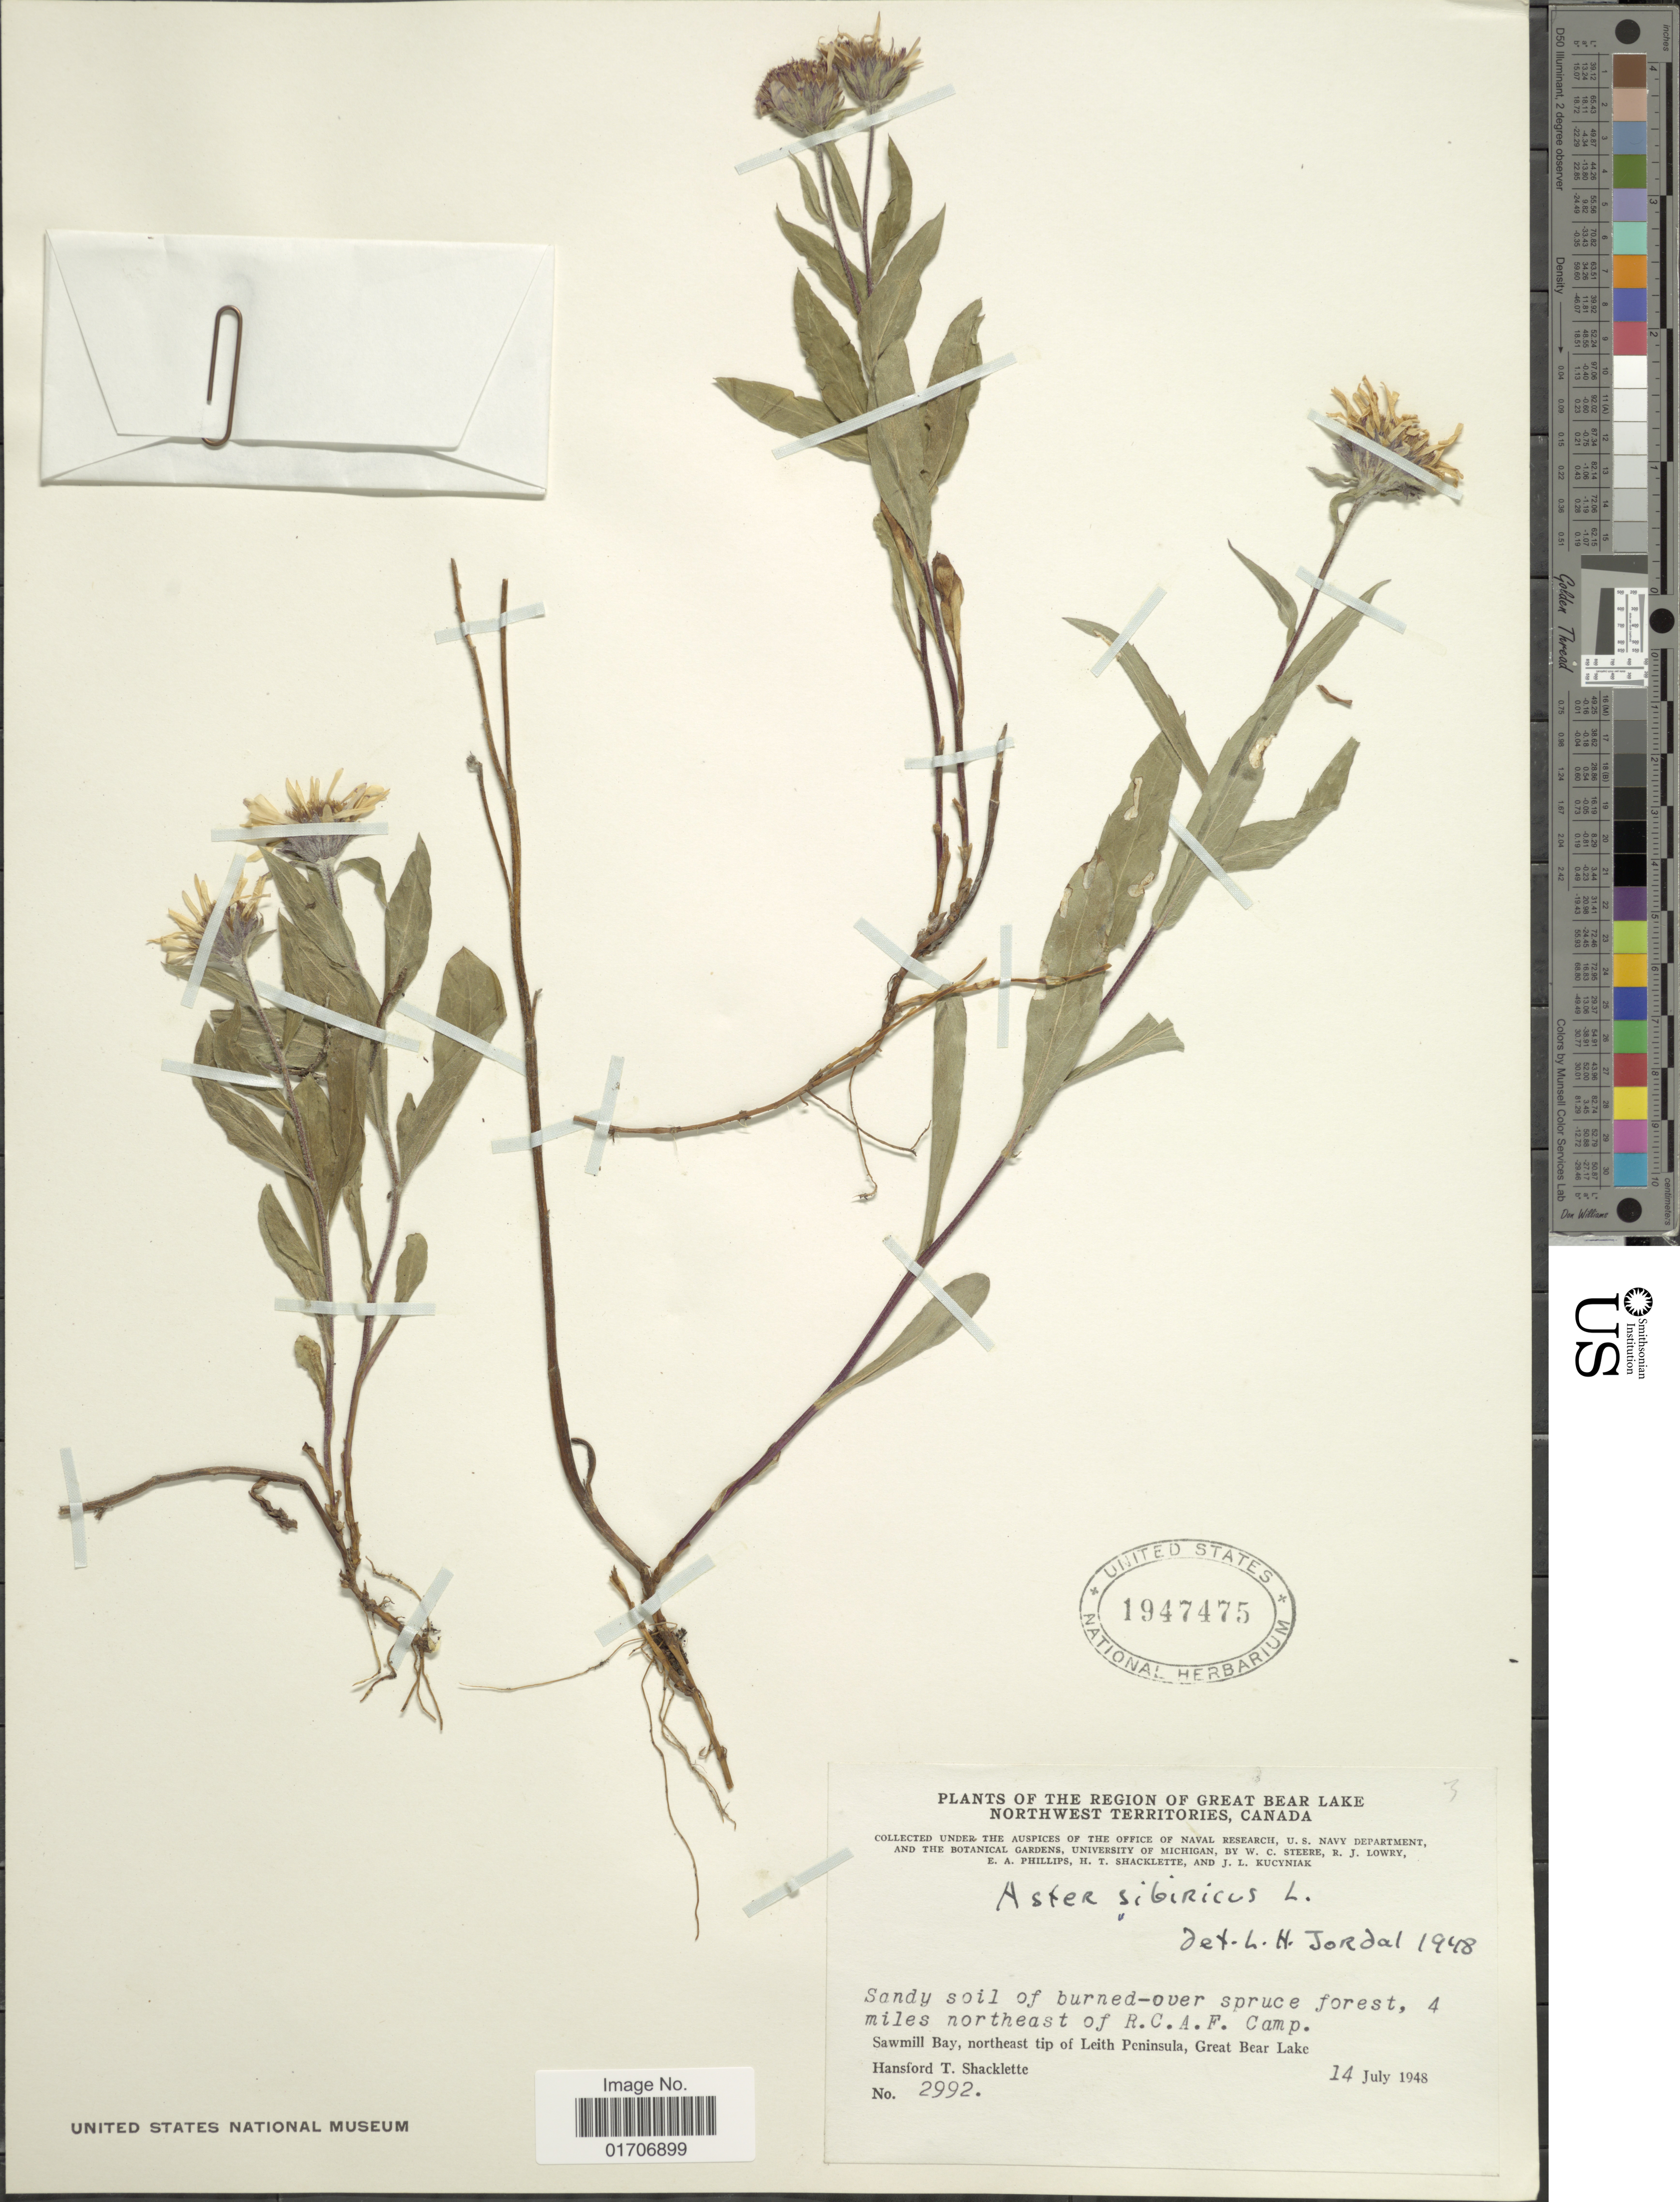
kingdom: Plantae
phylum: Tracheophyta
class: Magnoliopsida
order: Asterales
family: Asteraceae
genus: Eurybia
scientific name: Eurybia sibirica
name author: (L.) G.L. Nesom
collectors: H. Shacklette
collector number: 2992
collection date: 1948-07-14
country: Canada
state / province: Northwest Territories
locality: Region of Great Bear Lake. Sandy soil of burned-over spruce forest, 4 miles northeast of R.C.A.P. Camp. Sawmille Bay, northeast tip of Leith Peninsula, Great Bear Lake.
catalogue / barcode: US 1947475